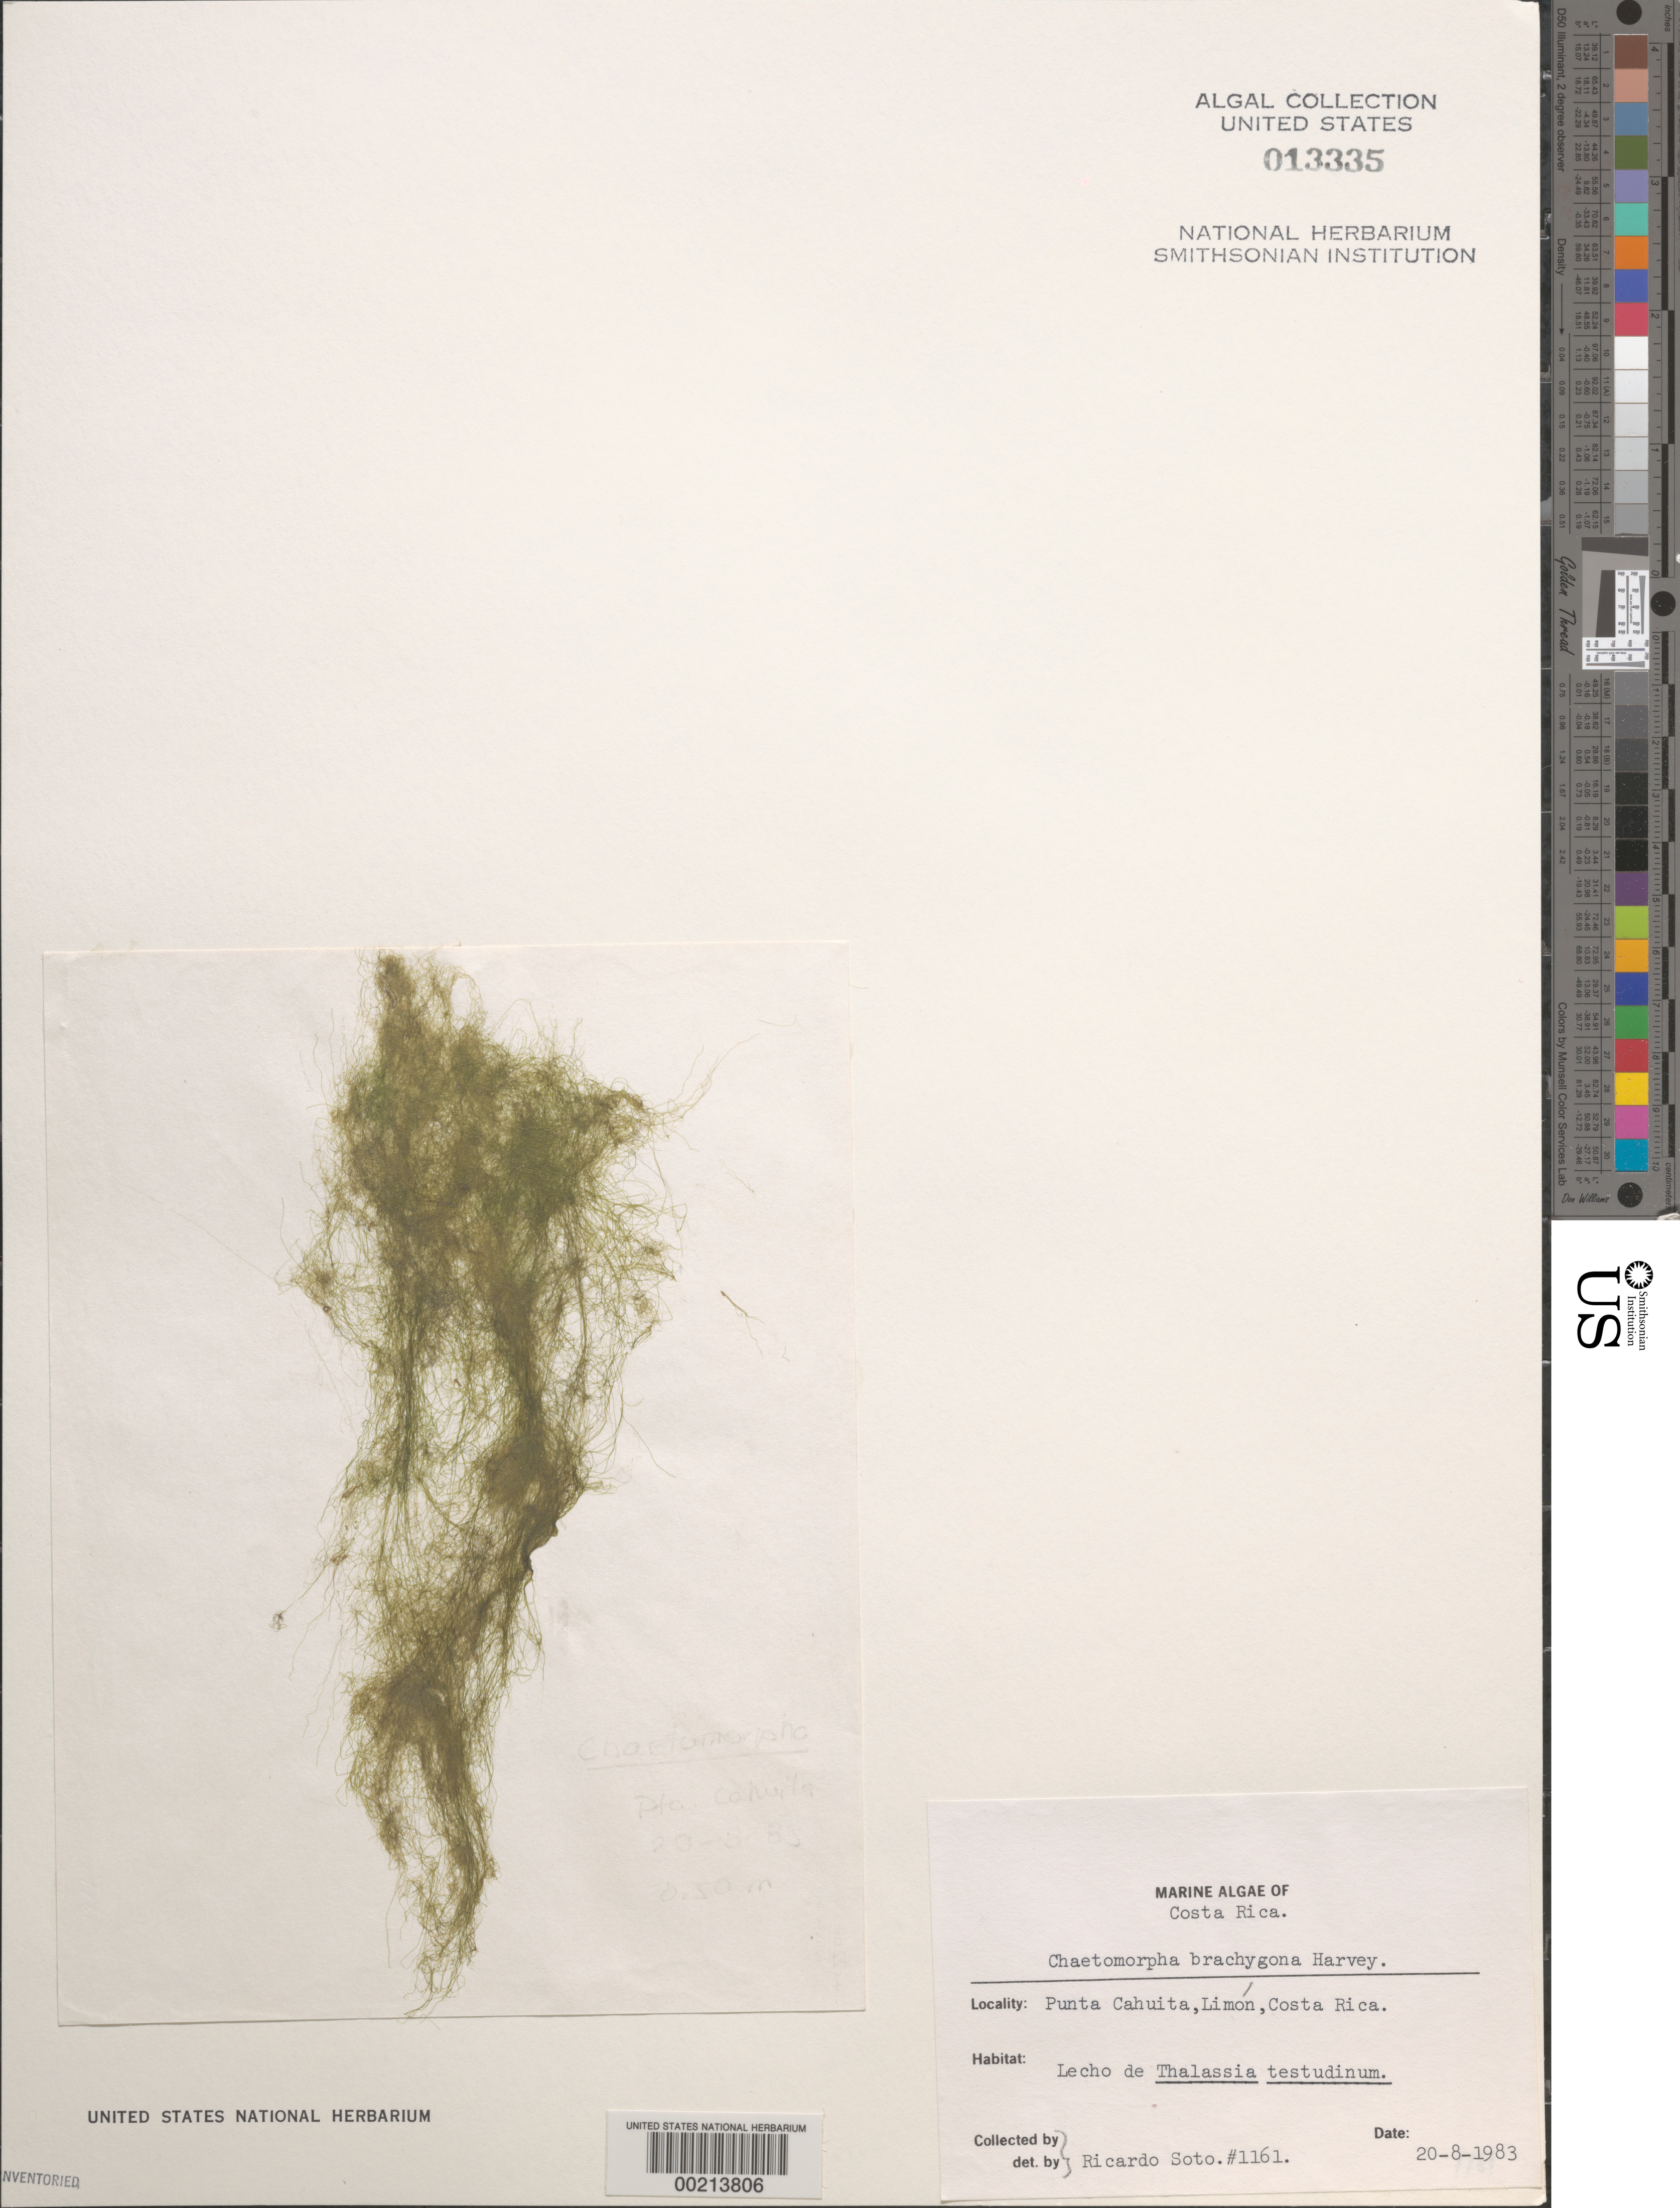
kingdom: Plantae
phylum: Chlorophyta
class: Ulvophyceae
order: Cladophorales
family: Cladophoraceae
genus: Chaetomorpha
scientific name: Chaetomorpha brachygona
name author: Harv.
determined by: Soto, R.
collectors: R. Soto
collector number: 1161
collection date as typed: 20 Aug 1983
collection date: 1983-08-20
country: Costa Rica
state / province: Limón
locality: Punta Cahuita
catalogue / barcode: US 13335